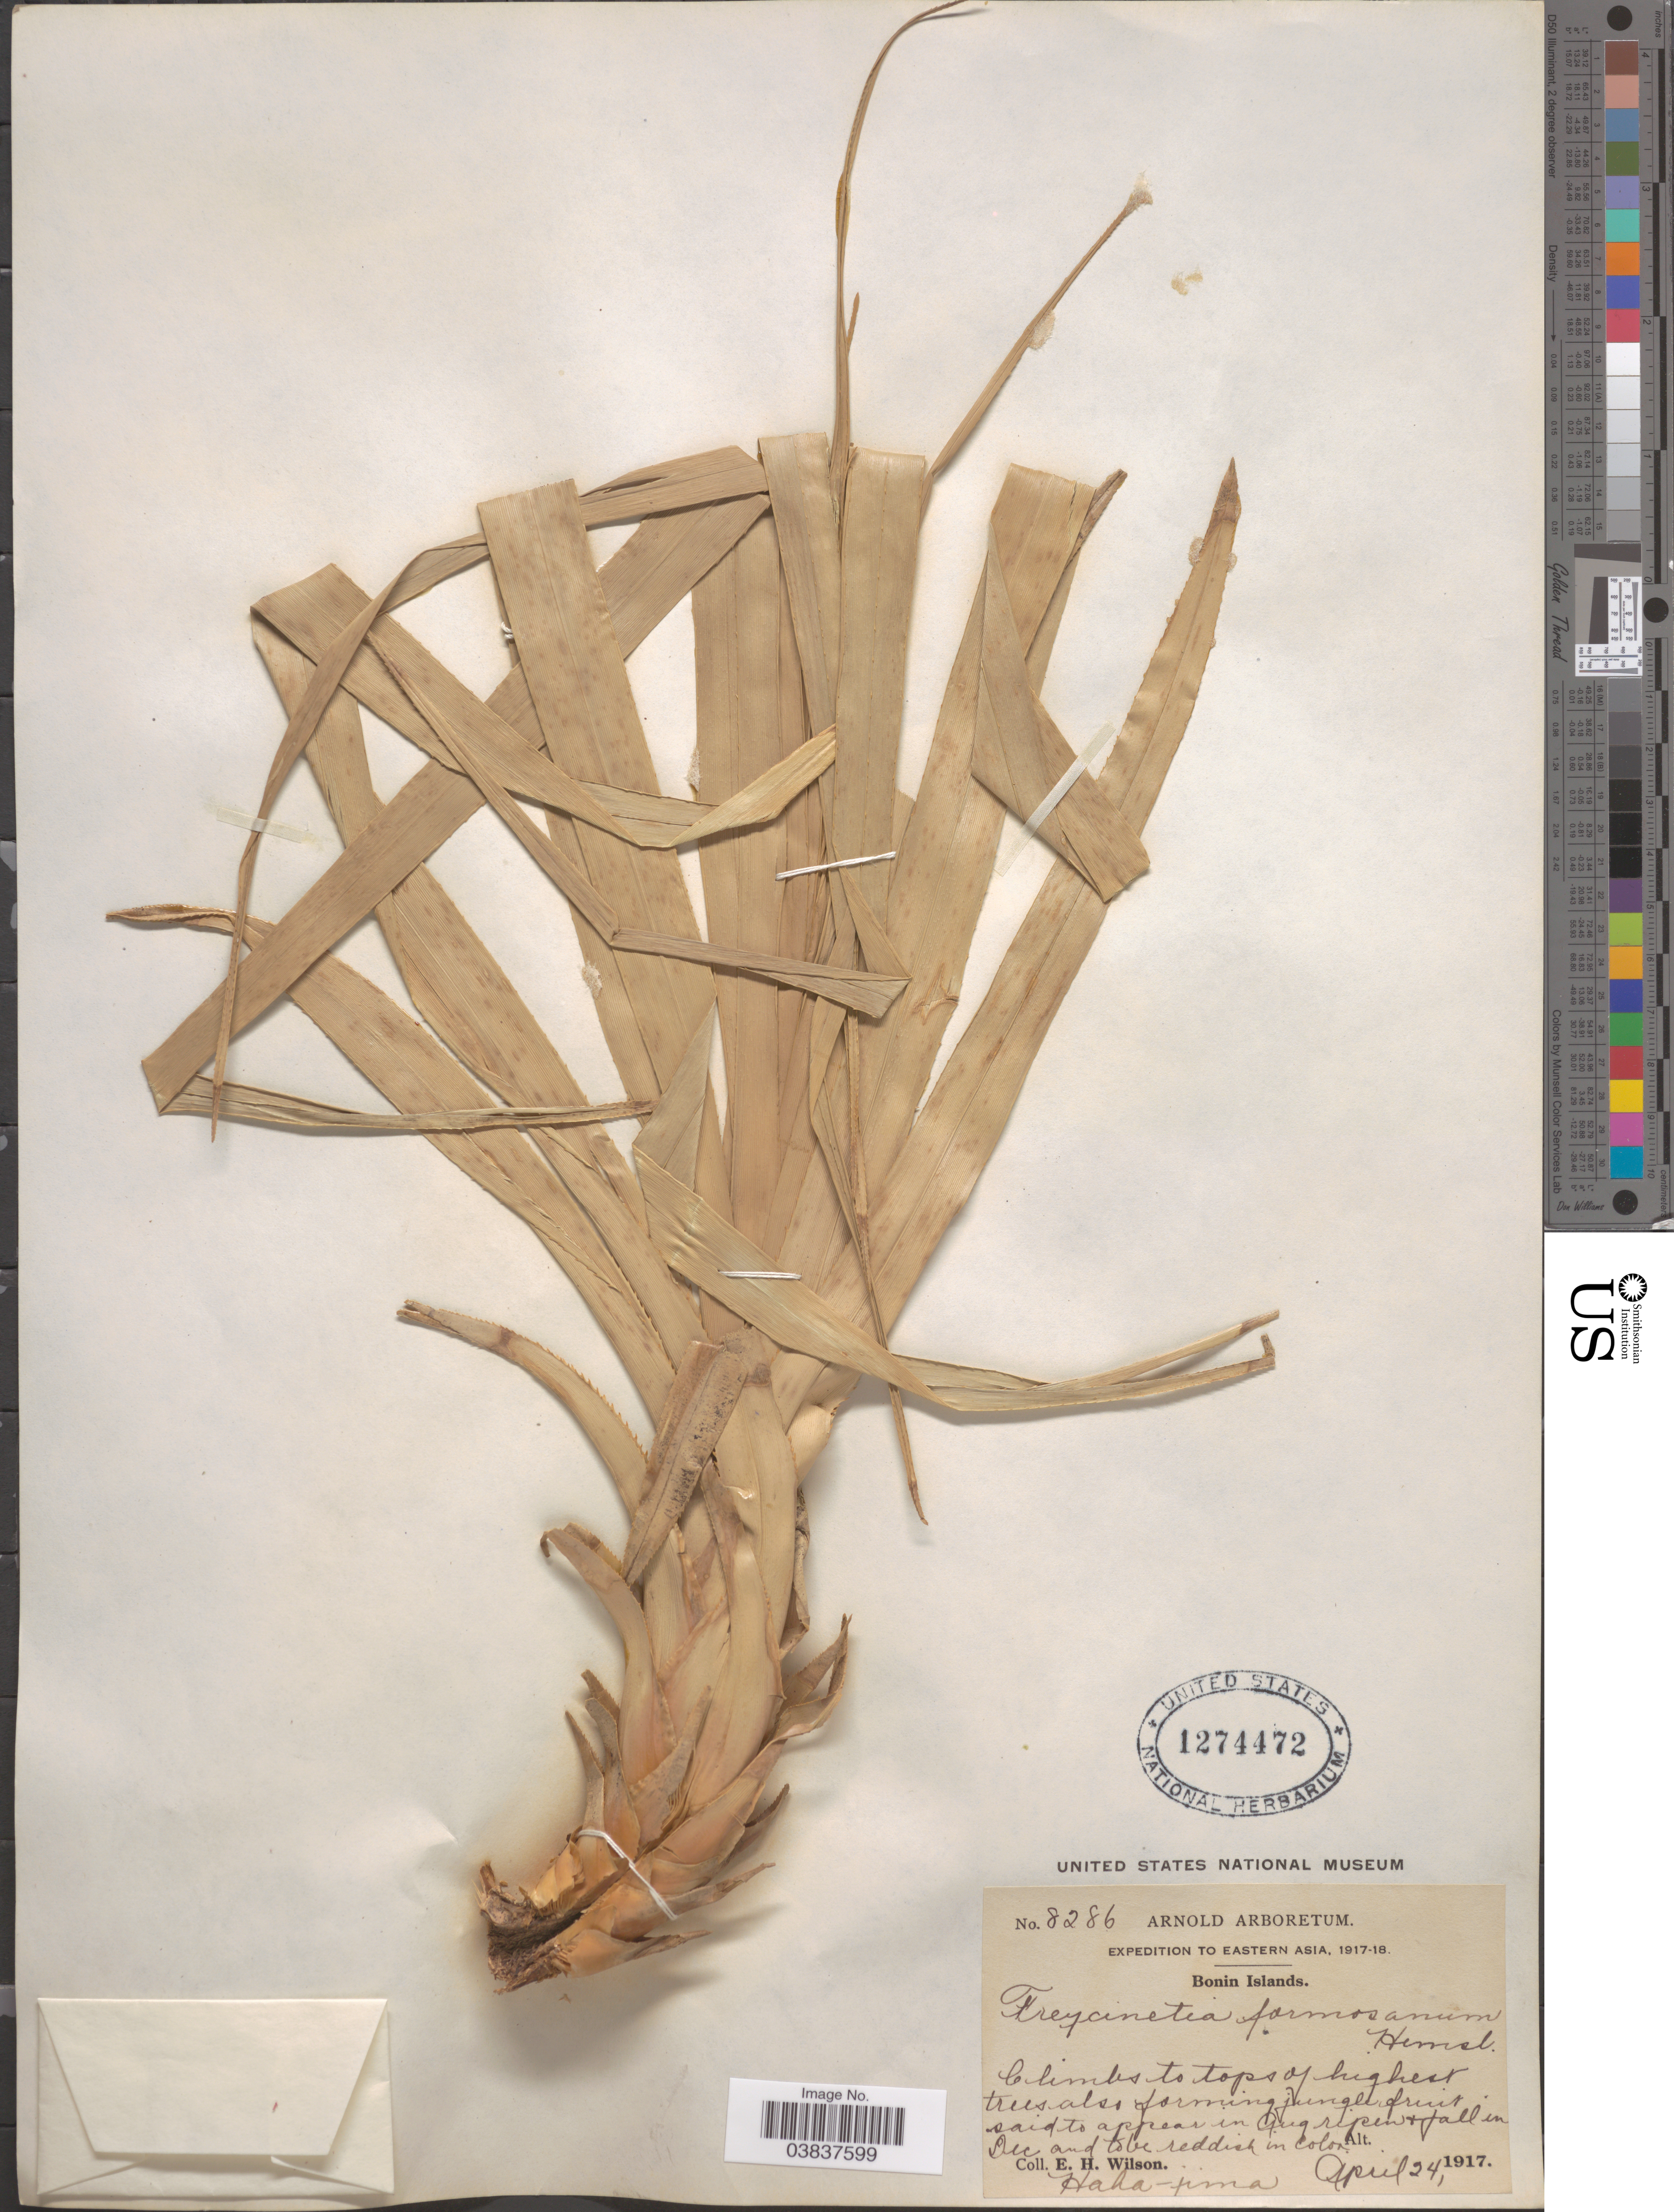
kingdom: Plantae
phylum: Tracheophyta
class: Liliopsida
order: Pandanales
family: Pandanaceae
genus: Freycinetia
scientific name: Freycinetia formosana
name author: Hemsl.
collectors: E. Wilson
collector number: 8286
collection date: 1917-04-24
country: Japan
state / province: Tokyo, Federal City of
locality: Eastern Asia. Bonin Islands. Colon [unsure placement] Haha-fima.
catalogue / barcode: US 1274472